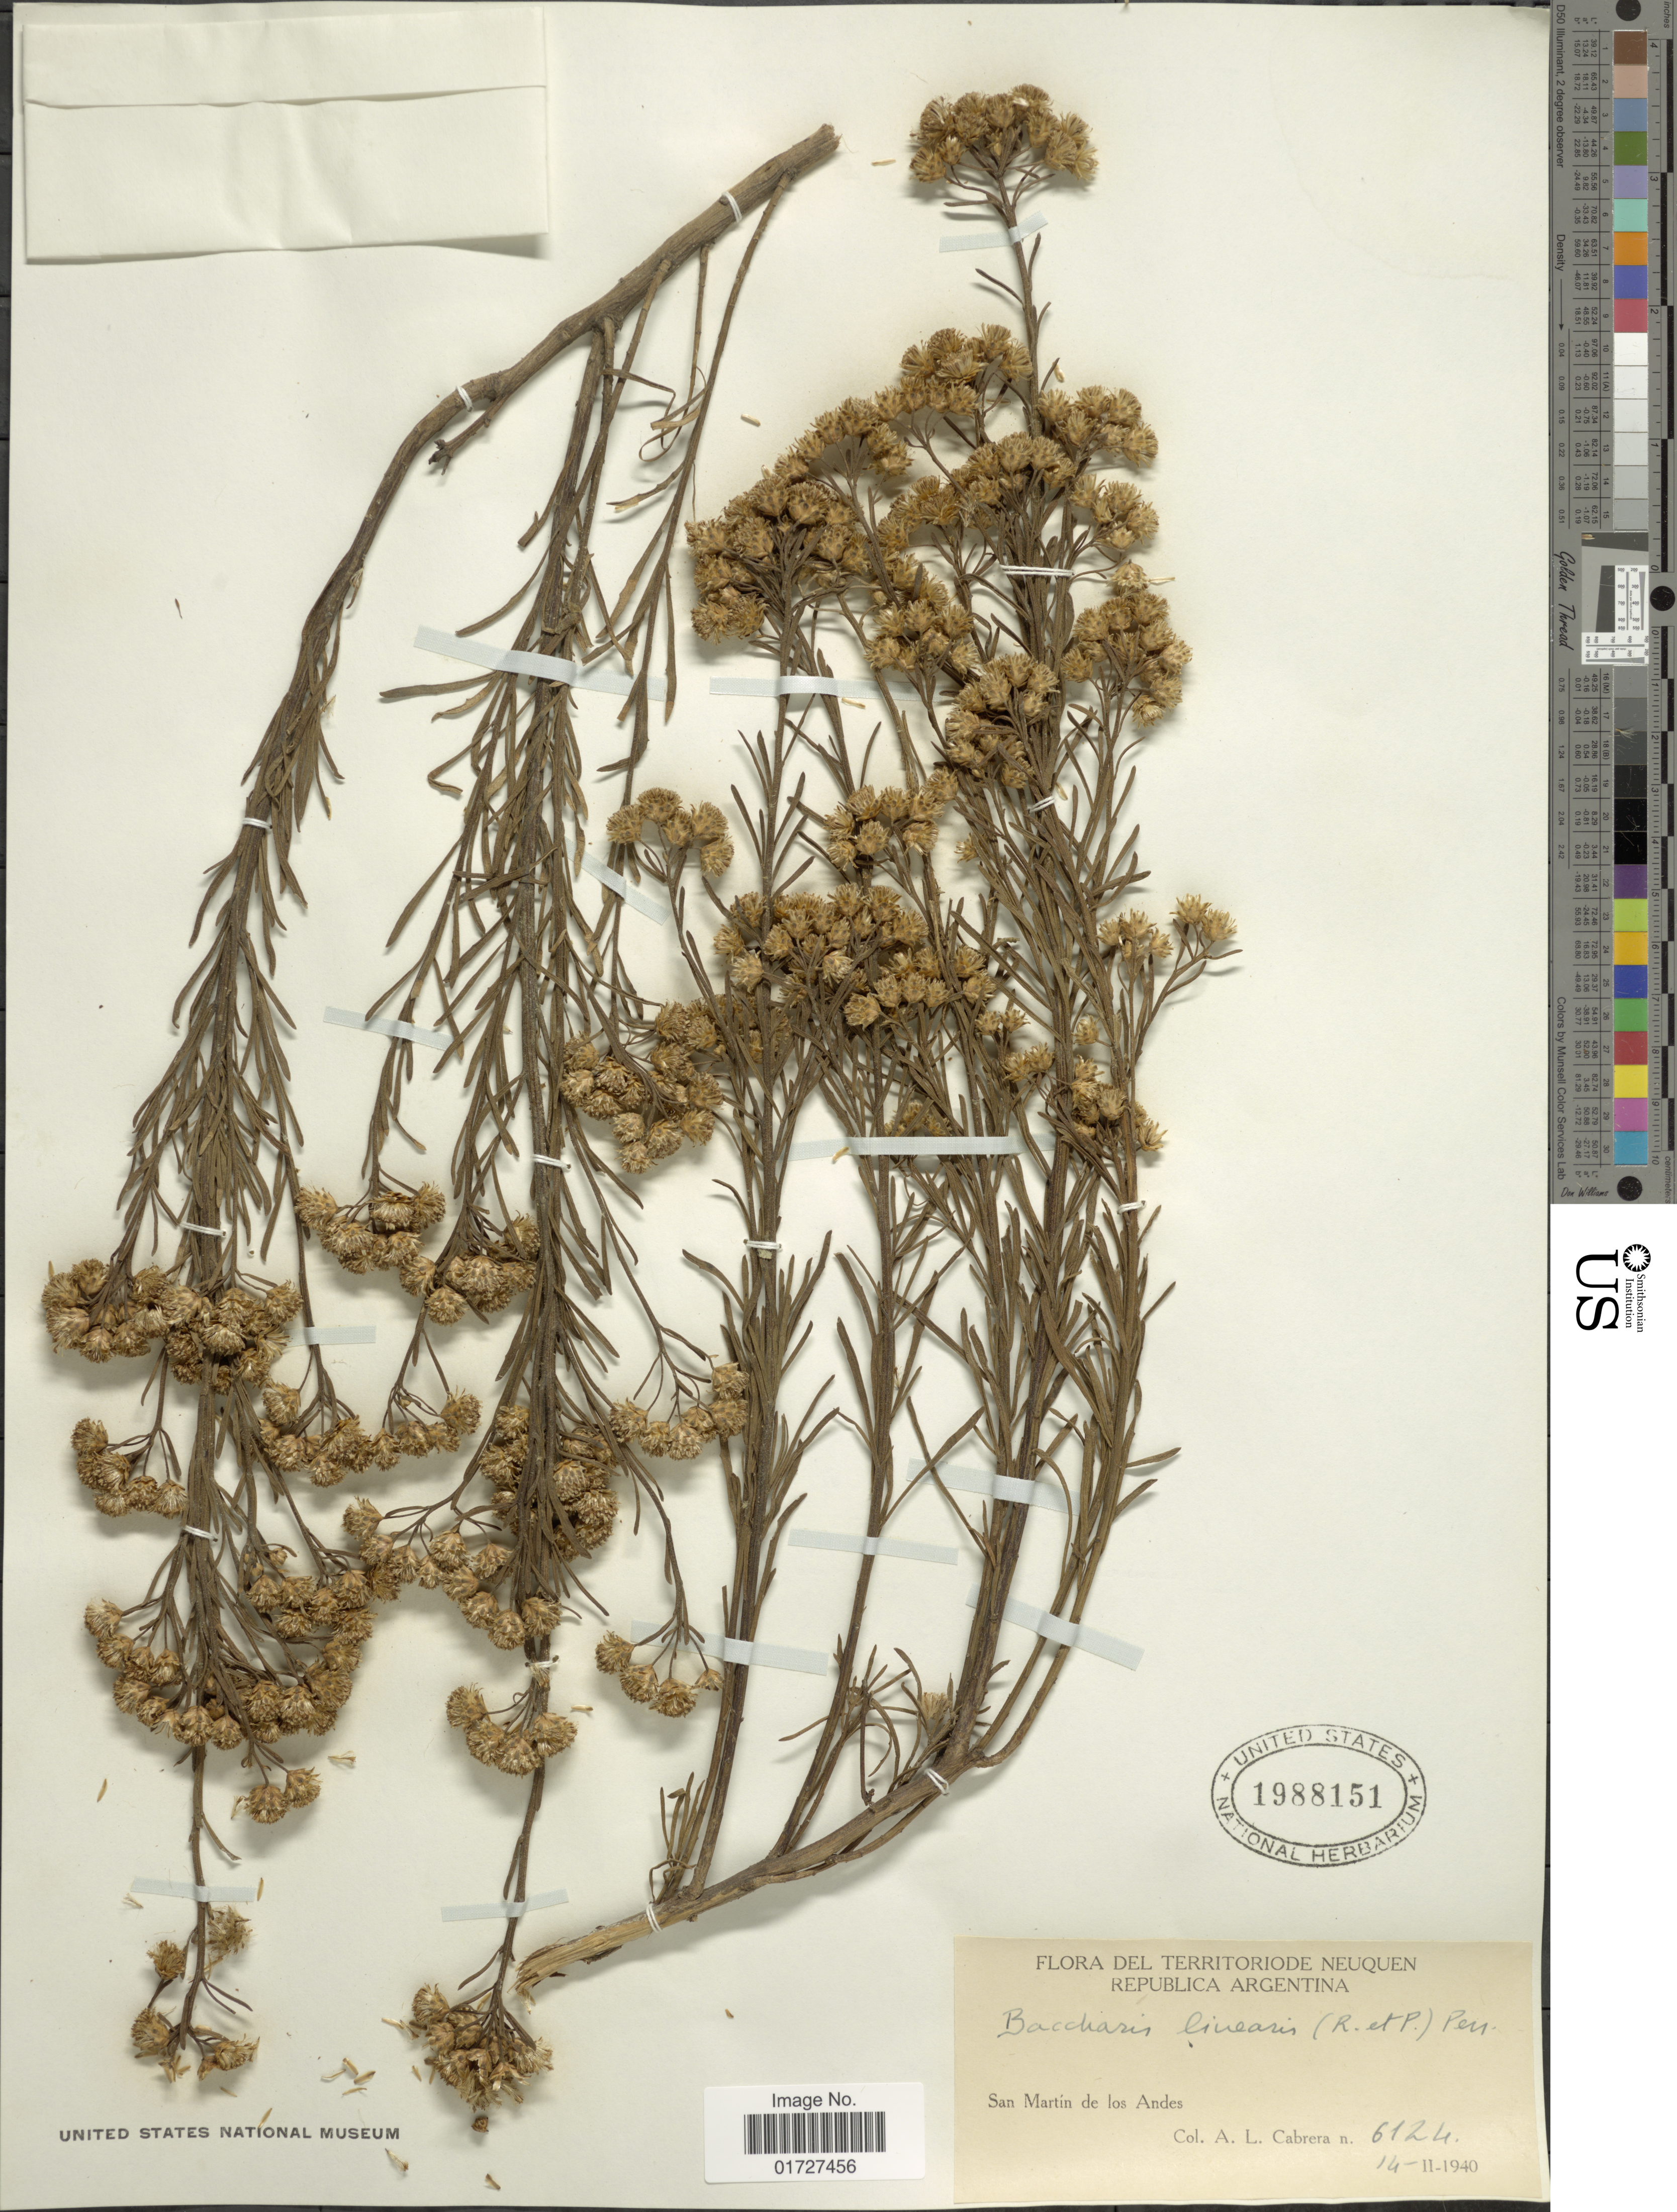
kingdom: Plantae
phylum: Tracheophyta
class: Magnoliopsida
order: Asterales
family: Asteraceae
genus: Baccharis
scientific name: Baccharis linearis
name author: (Ruiz & Pav.) Pers.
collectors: A. L. Cabrera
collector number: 6124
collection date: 1940-02-14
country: Argentina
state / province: Neuquen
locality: Republica Argentina, San Martin de los Andes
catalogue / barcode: US 1988151